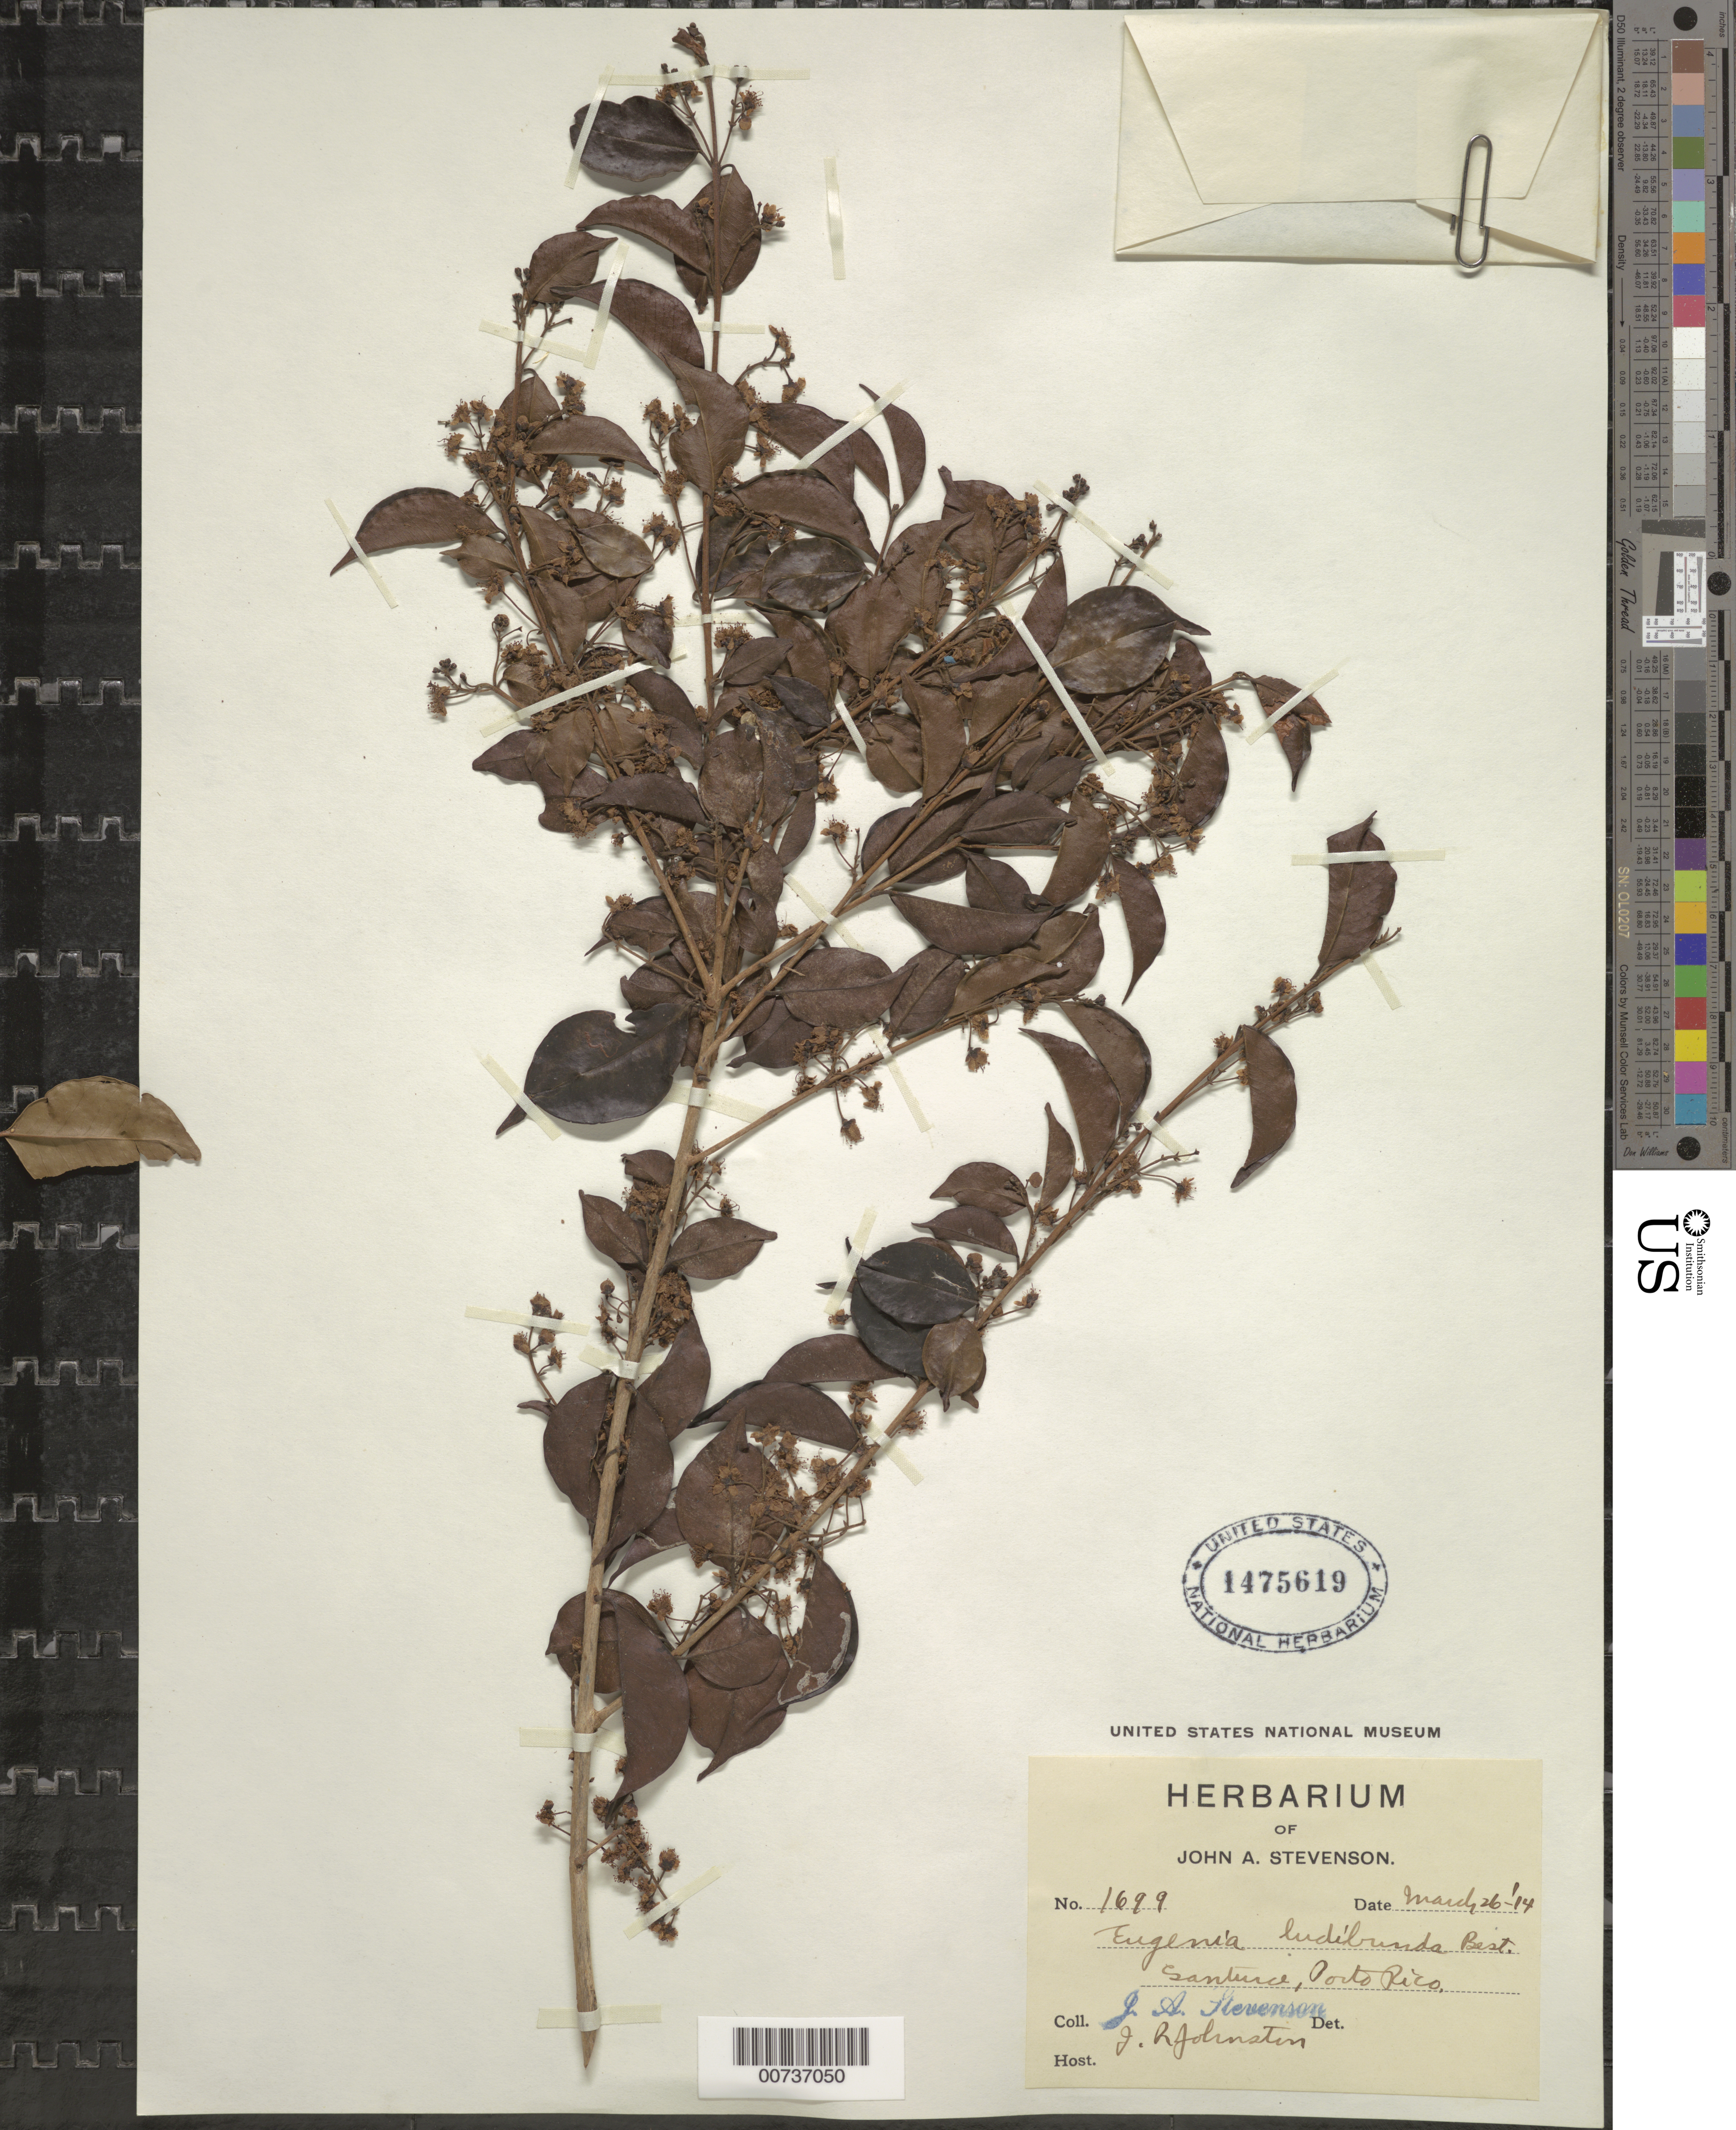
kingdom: Plantae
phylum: Tracheophyta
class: Magnoliopsida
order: Myrtales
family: Myrtaceae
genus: Eugenia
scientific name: Eugenia biflora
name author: (L.) DC.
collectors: J. Johnston & J. A. Stevenson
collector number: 1699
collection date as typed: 26 Mar 1914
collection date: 1914-03-26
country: Puerto Rico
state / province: San Juan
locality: Santurce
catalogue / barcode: US 1475619